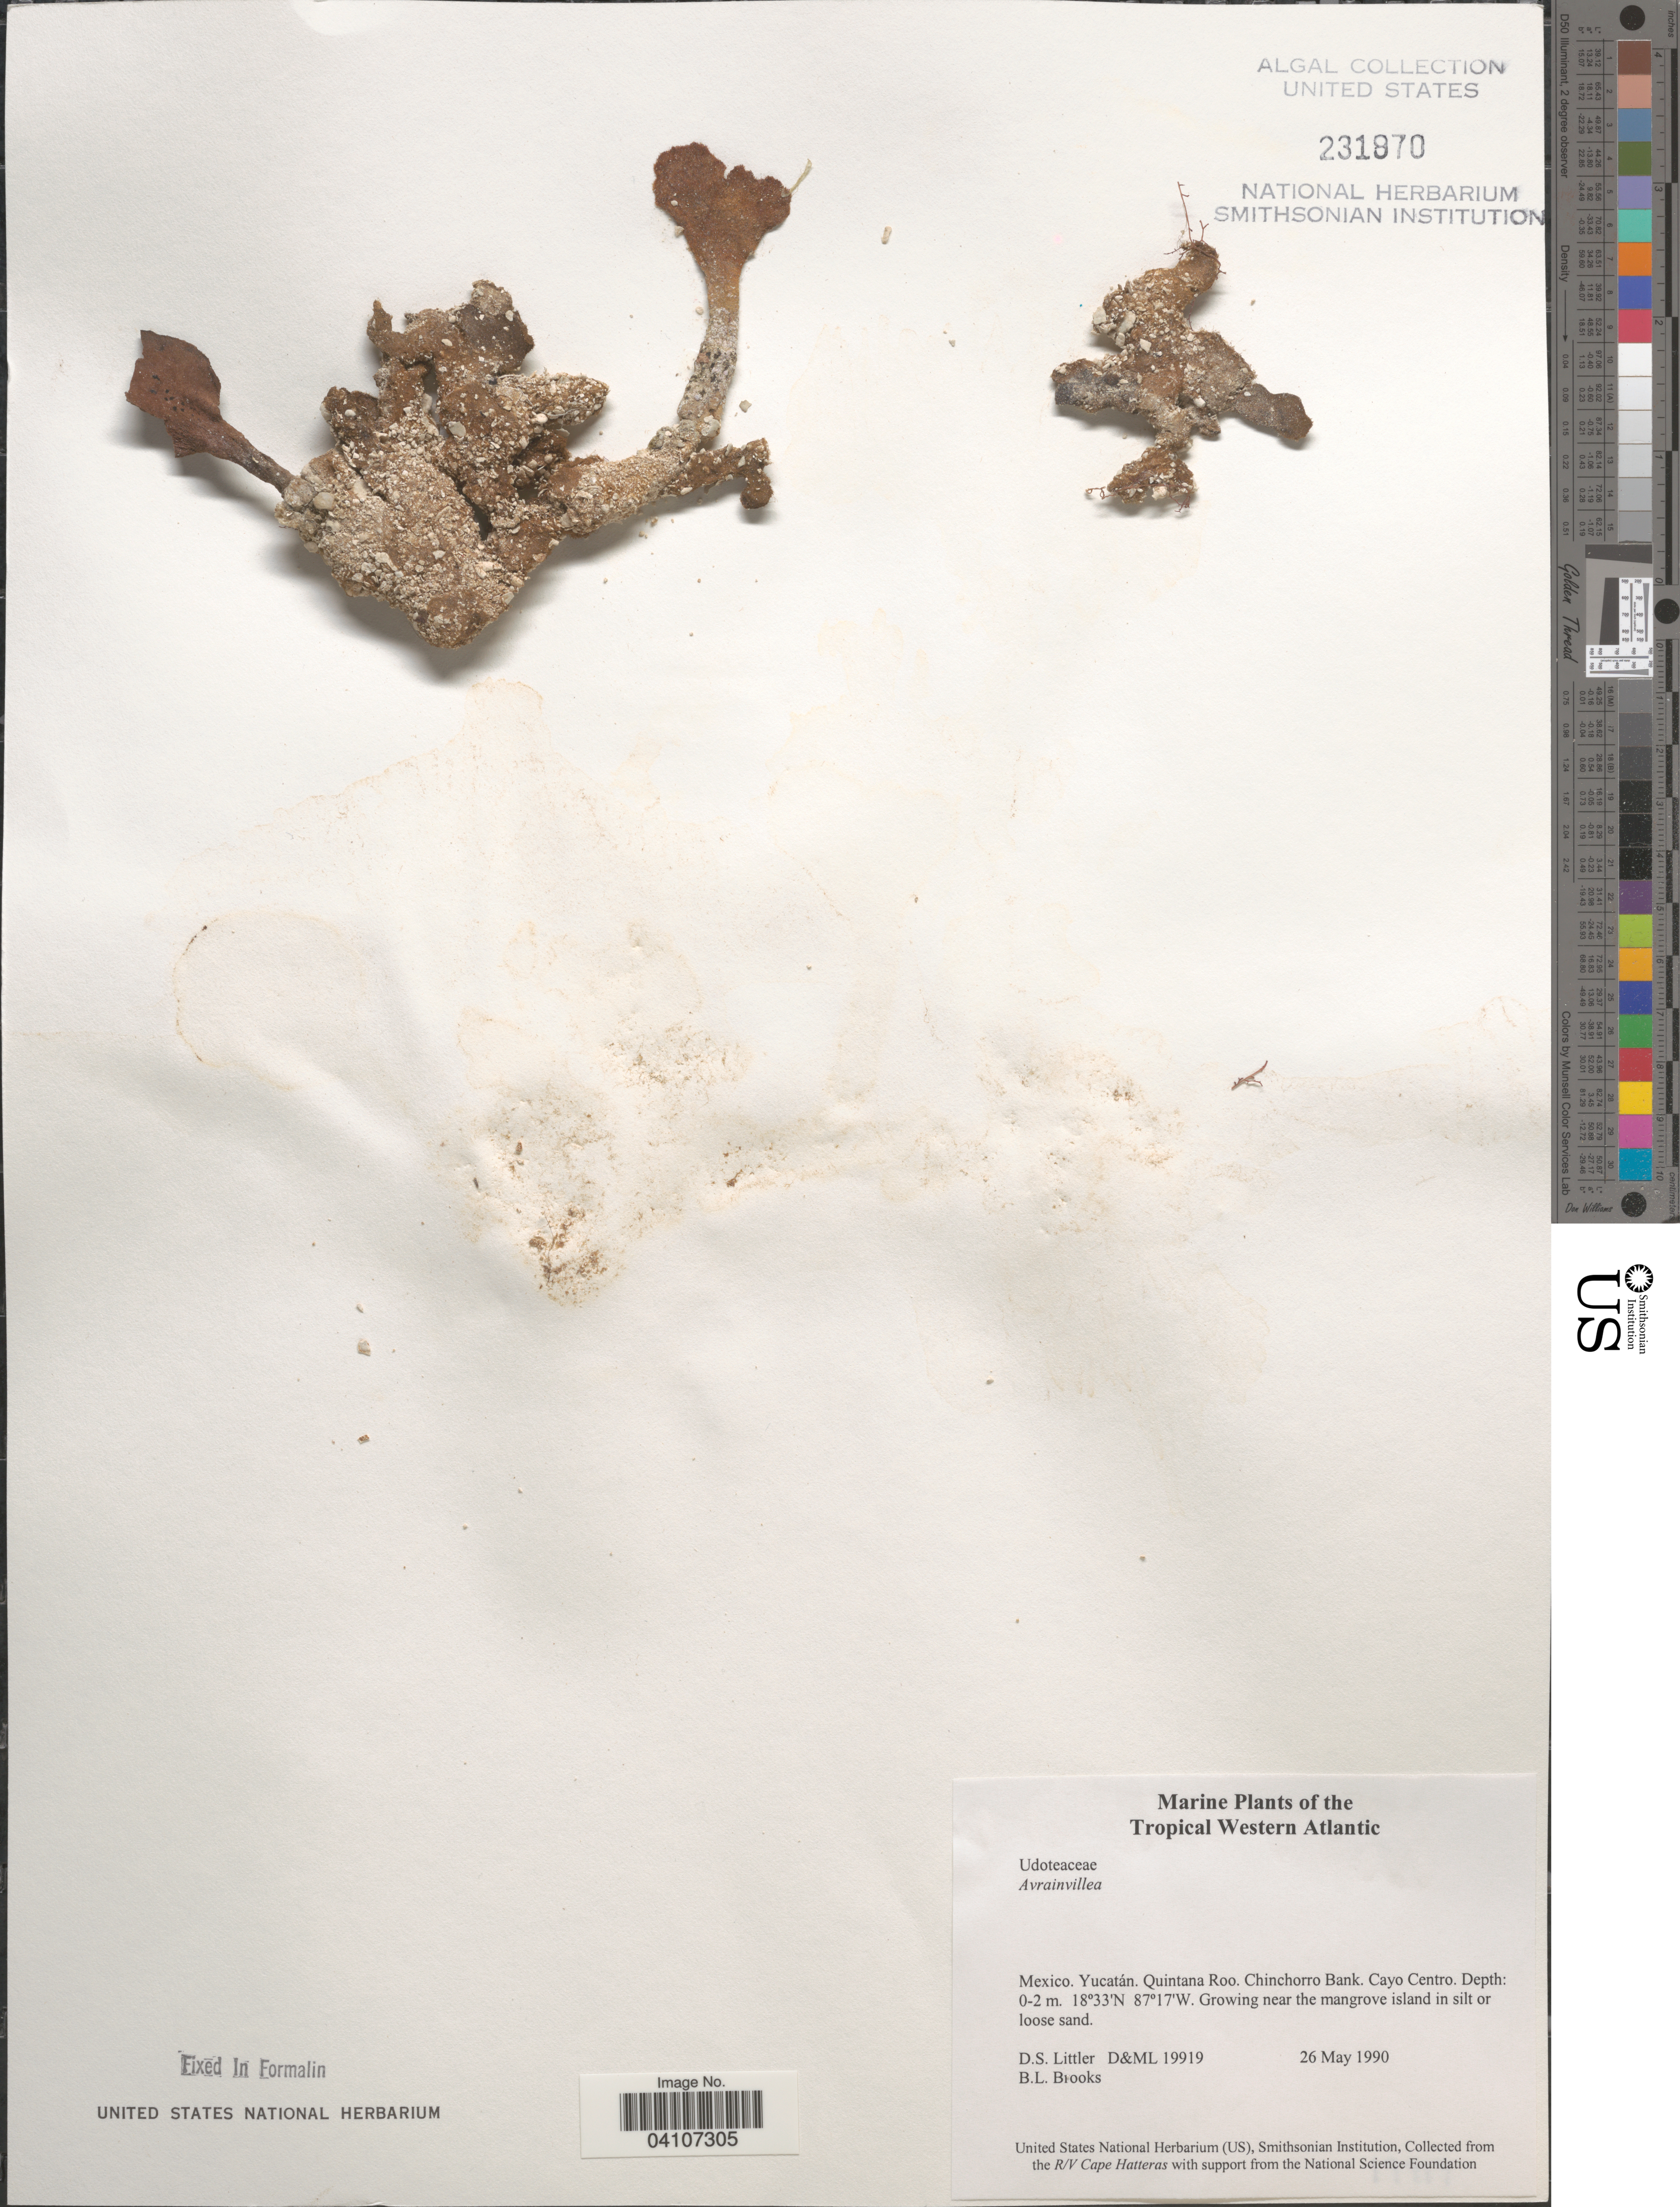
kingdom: Plantae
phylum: Chlorophyta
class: Ulvophyceae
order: Bryopsidales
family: Dichotomosiphonaceae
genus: Avrainvillea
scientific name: Avrainvillea sp.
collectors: D. S. Littler & B. Brooks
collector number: D&ML19919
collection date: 1990-05-26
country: Mexico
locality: Tropical Western Atlantic. Yucatán. Quintana Roo. Chinchorro Bank. Cayo Centro. Near the mangrove island.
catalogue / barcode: US 231970